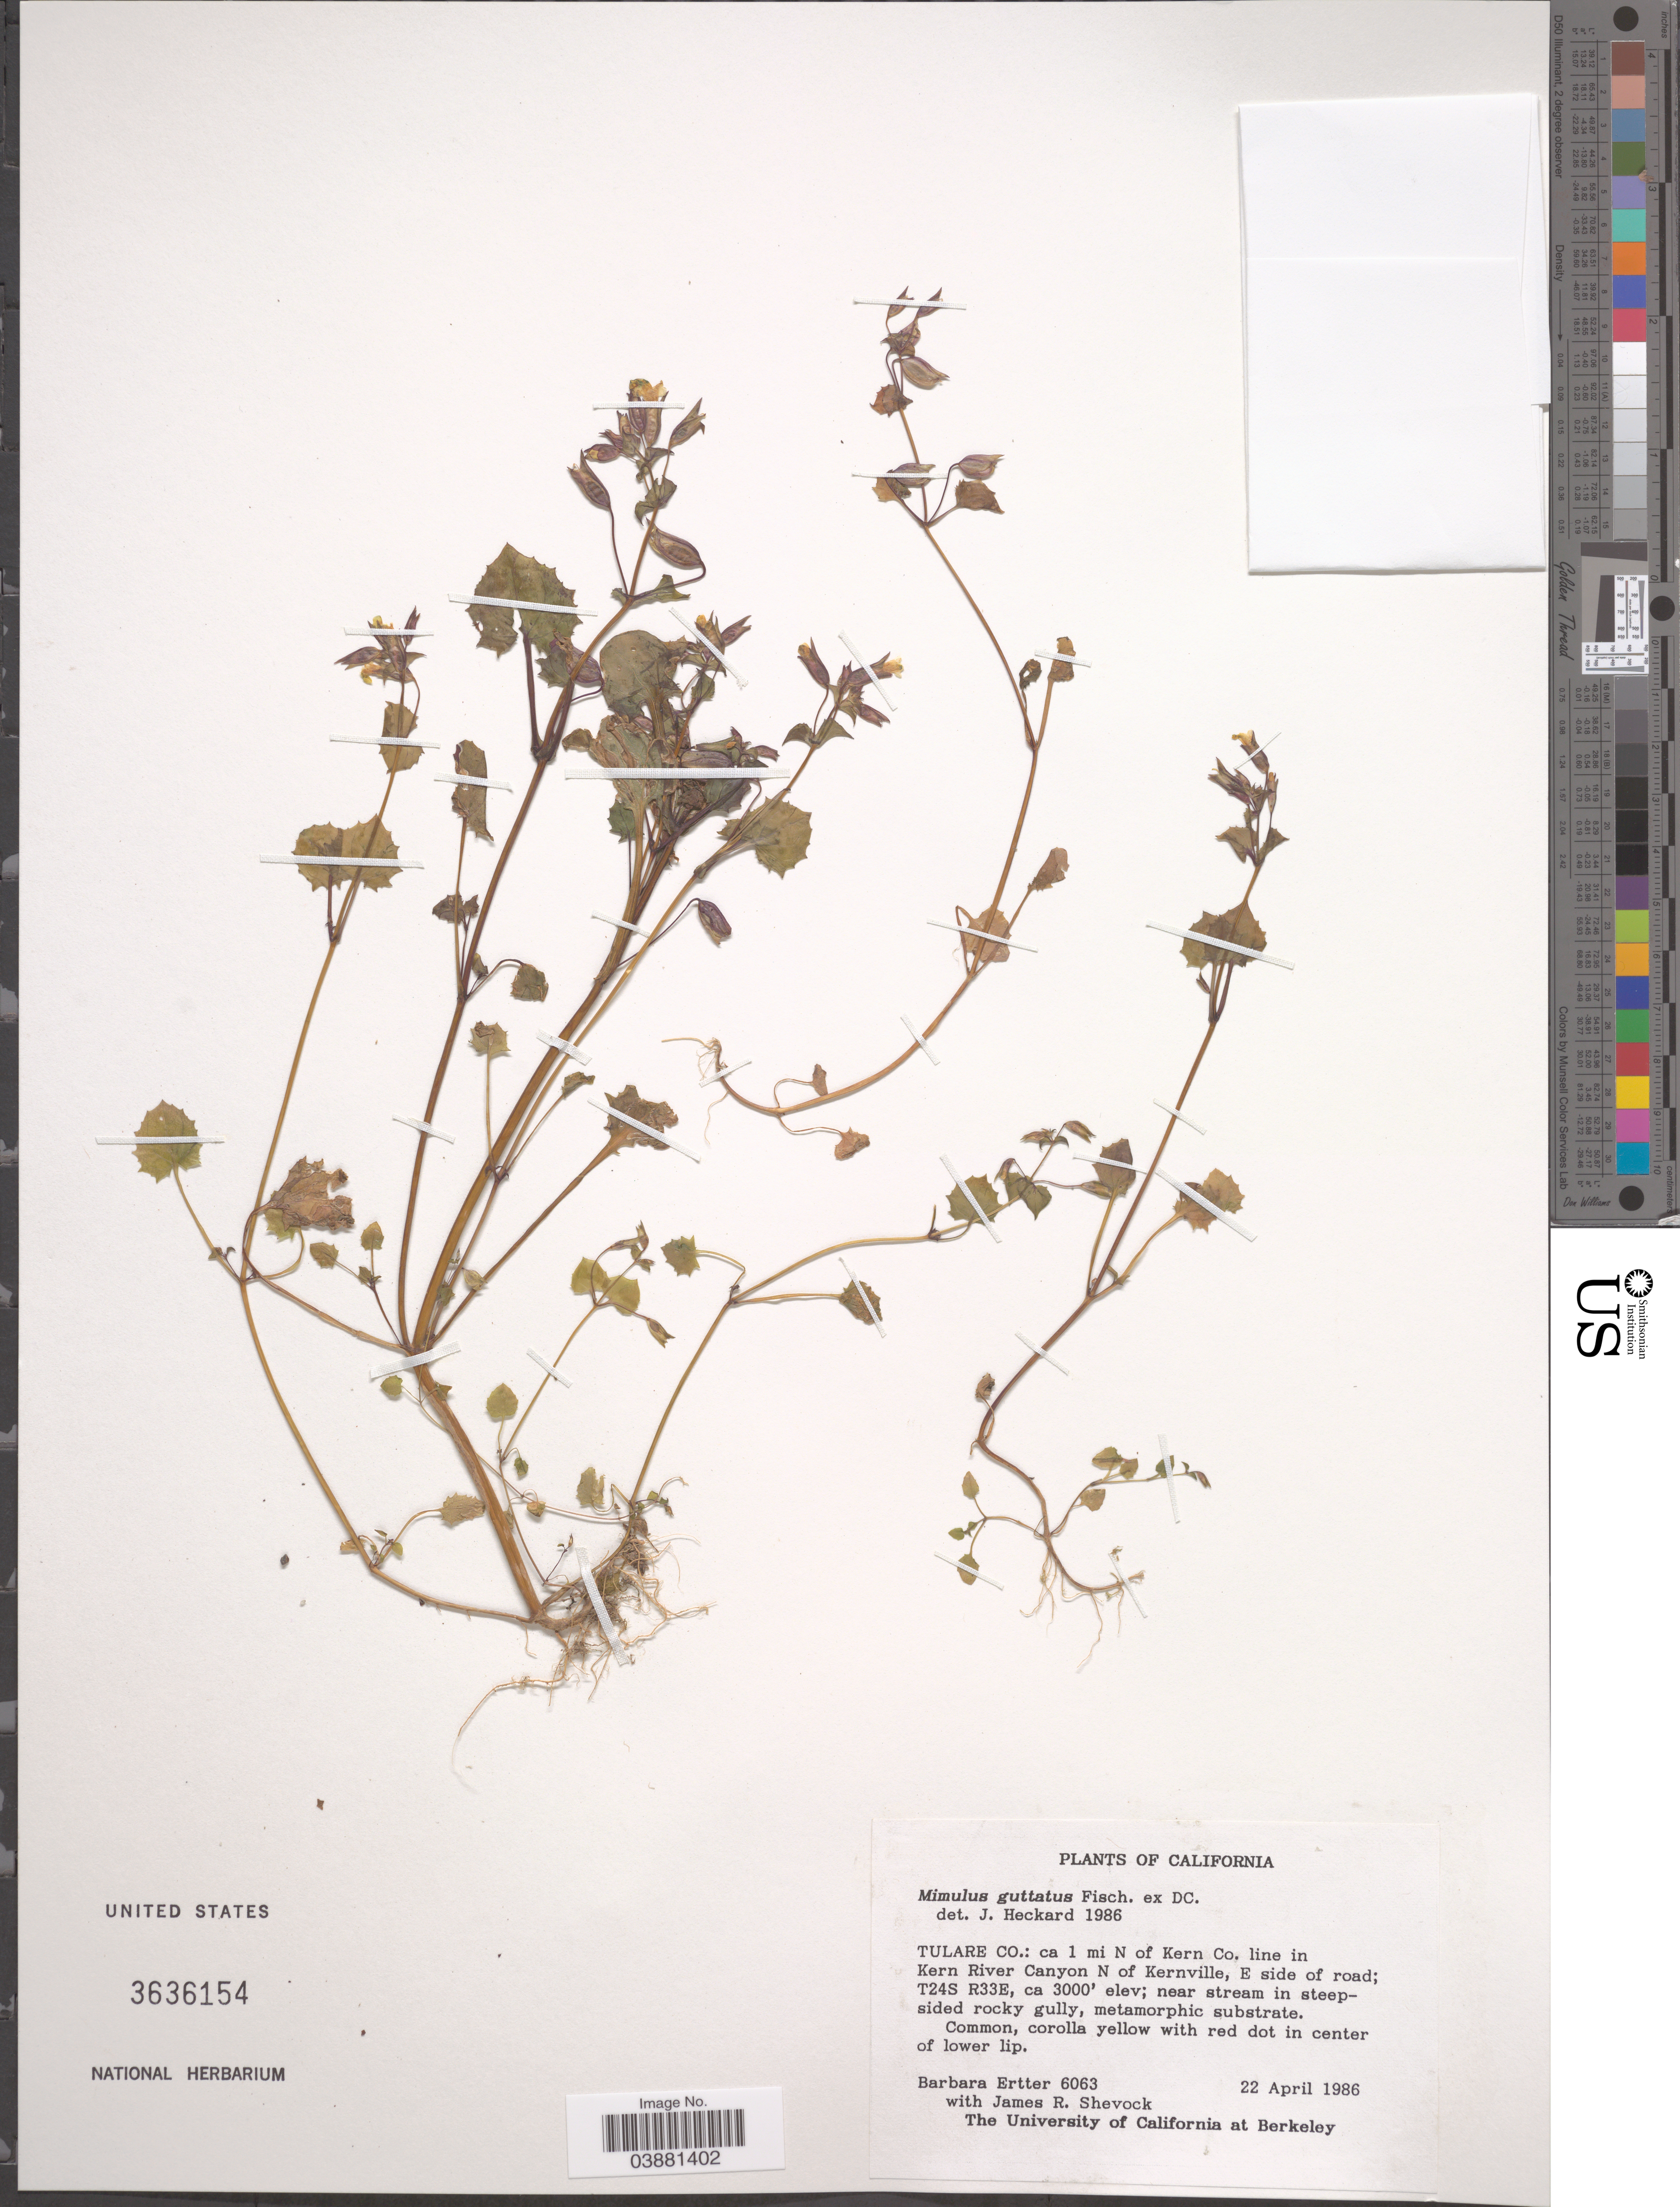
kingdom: Plantae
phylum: Tracheophyta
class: Magnoliopsida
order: Lamiales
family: Phrymaceae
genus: Mimulus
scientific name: Mimulus guttatus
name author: DC.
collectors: B. Ertter & J. R. Shevock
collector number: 6063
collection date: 1986-04-22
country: United States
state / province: California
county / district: Tulare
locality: Tulare Co.: ca 1 mi N of Kern Co. line in Kern River Canyon N of Kernville, E side of road; T24S R33E.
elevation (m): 914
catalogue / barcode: US 3636154